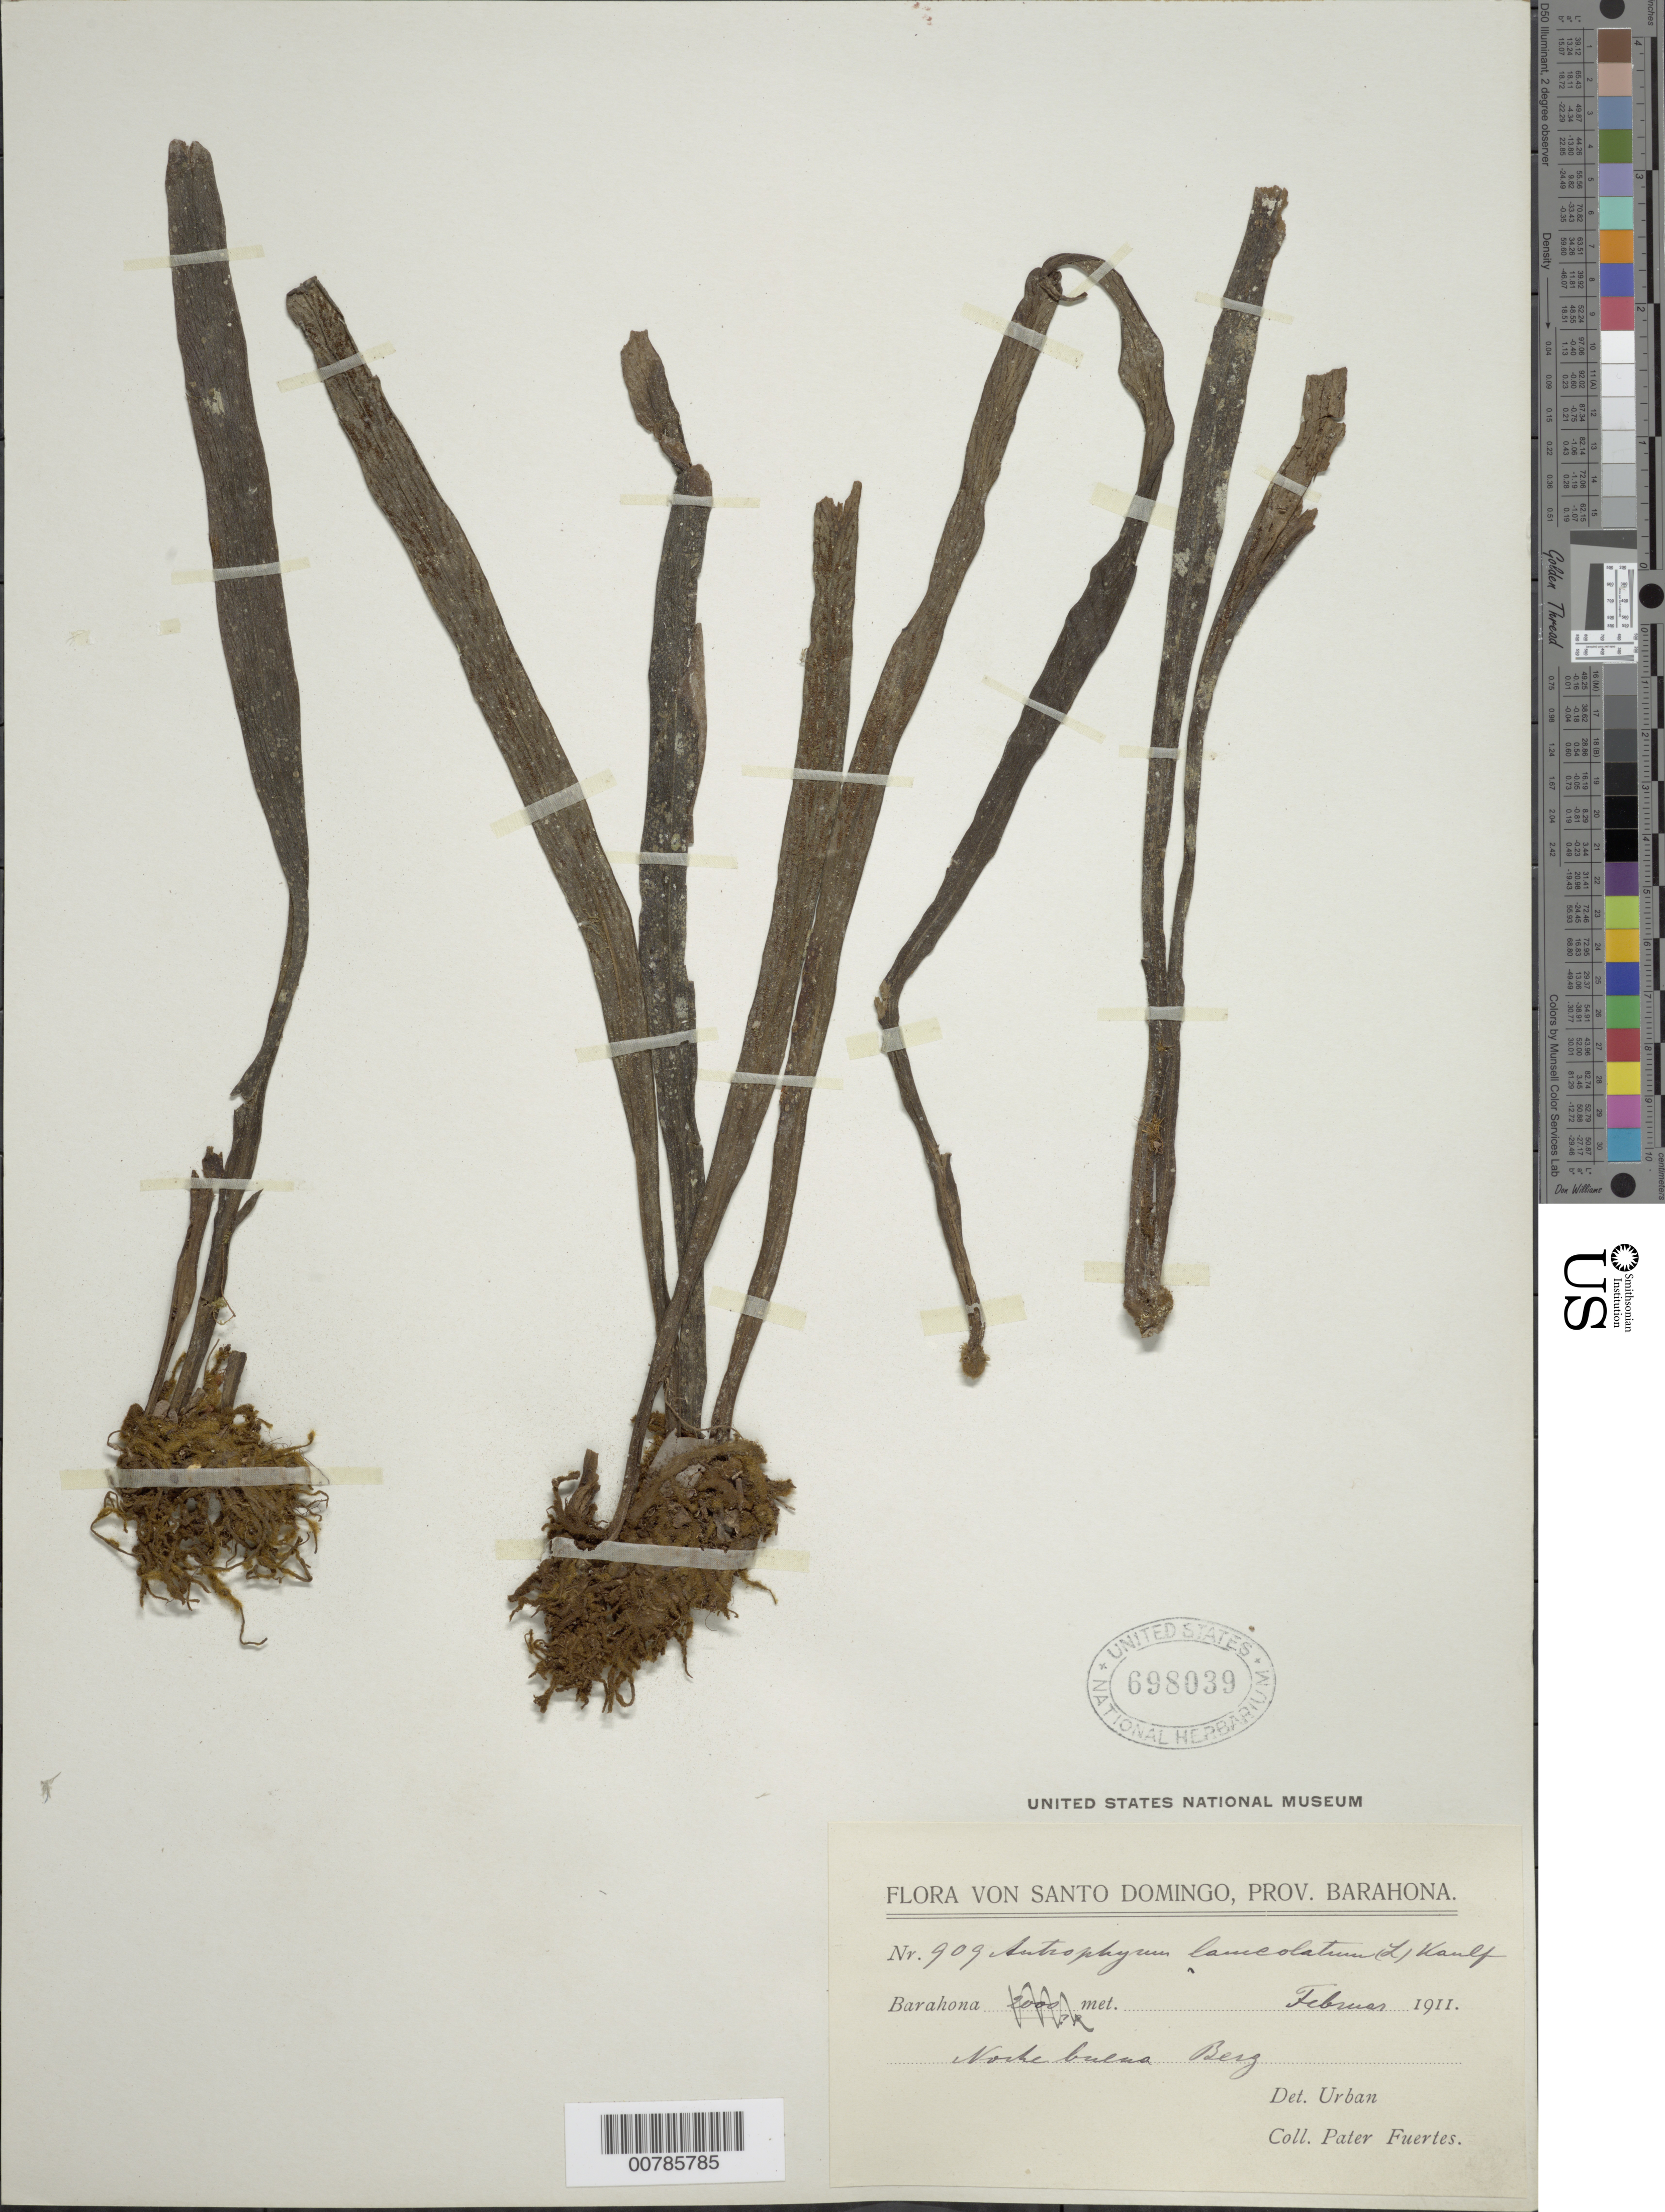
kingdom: Plantae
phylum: Tracheophyta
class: Polypodiopsida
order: Polypodiales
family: Pteridaceae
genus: Polytaenium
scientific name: Polytaenium lanceolatum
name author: (L.) Desv.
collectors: M. D. Fuertes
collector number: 909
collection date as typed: Feb 1911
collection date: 1911-02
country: Dominican Republic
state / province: Barahona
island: Hispaniola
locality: Noche Buena Bay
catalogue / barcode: US 698039